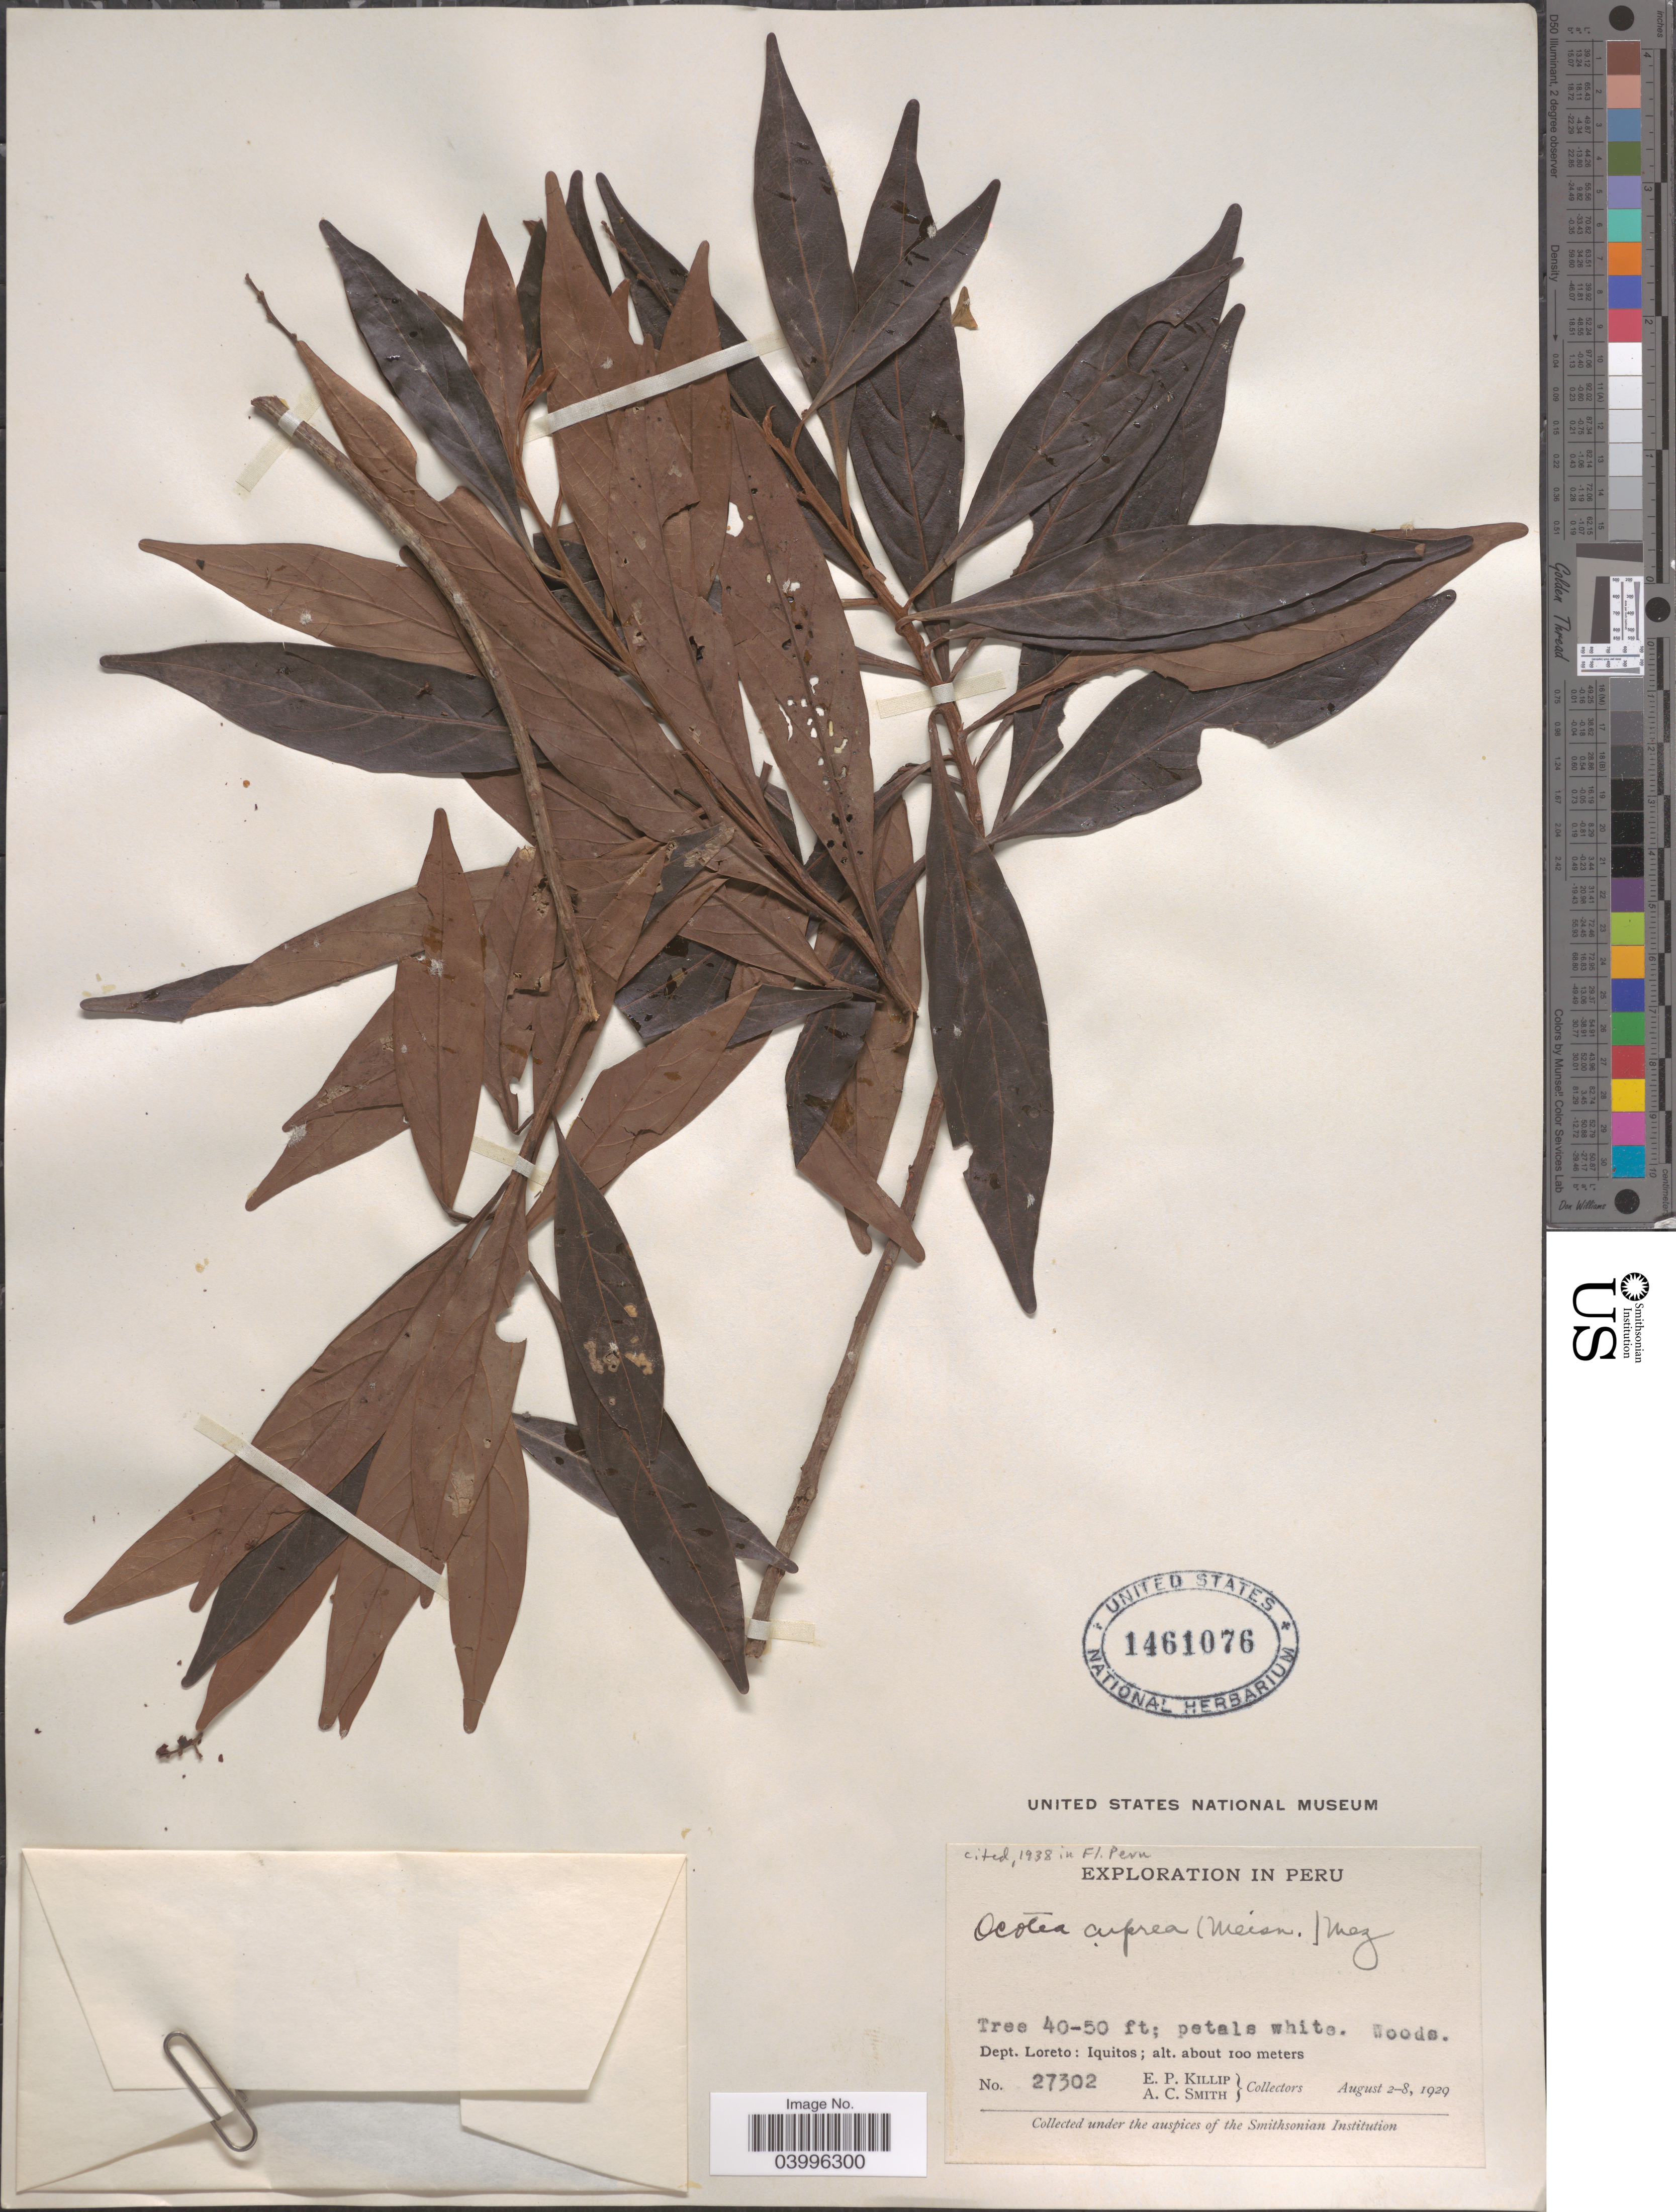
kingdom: Plantae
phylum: Tracheophyta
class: Magnoliopsida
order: Laurales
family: Lauraceae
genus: Ocotea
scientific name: Ocotea cuprea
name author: (Meisn.) Mez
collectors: E. P. Killip & A. C. Smith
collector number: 27302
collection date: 1929-08-02/1929-08-08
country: Peru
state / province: Loreto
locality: Dept. Loreto: Iquitos.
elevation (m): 100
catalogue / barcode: US 1461076